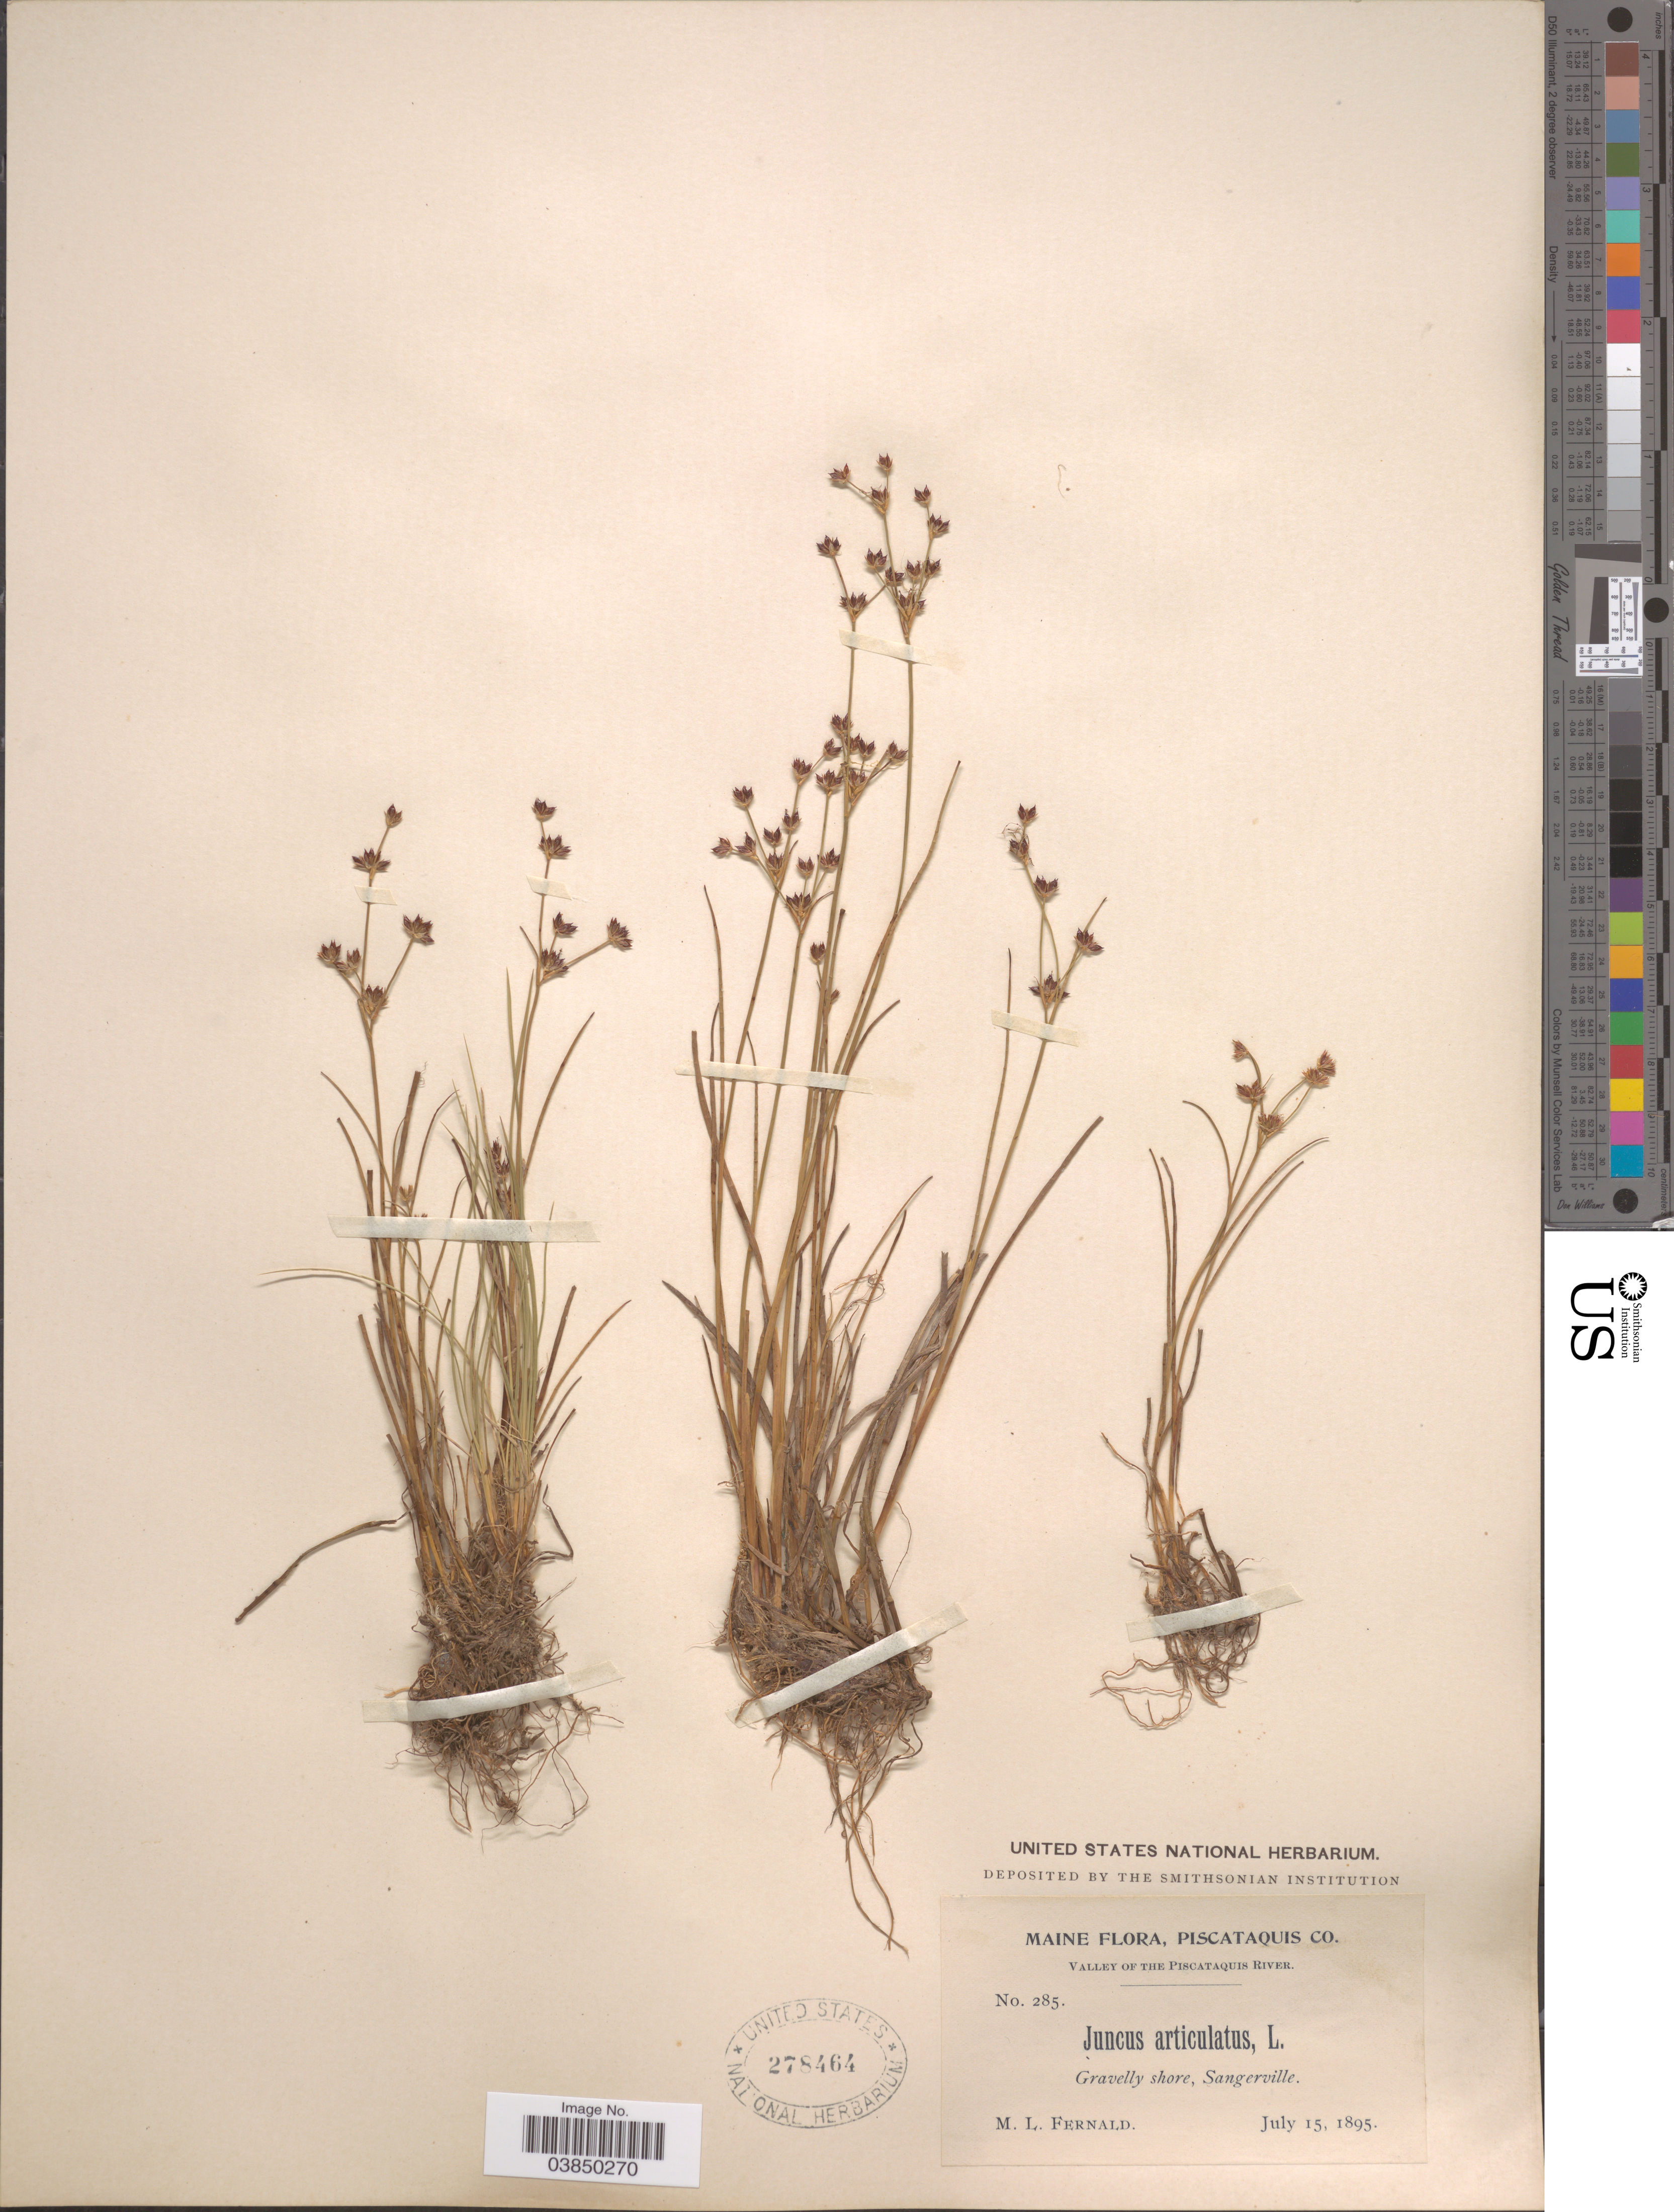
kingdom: Plantae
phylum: Tracheophyta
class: Liliopsida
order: Poales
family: Juncaceae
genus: Juncus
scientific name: Juncus articulatus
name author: L.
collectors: M. L. Fernald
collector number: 285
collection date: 1895-07-15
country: United States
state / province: Maine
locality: Piscataquis Co. Valley of the Piscataquis River. Sangerville.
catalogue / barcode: US 278464